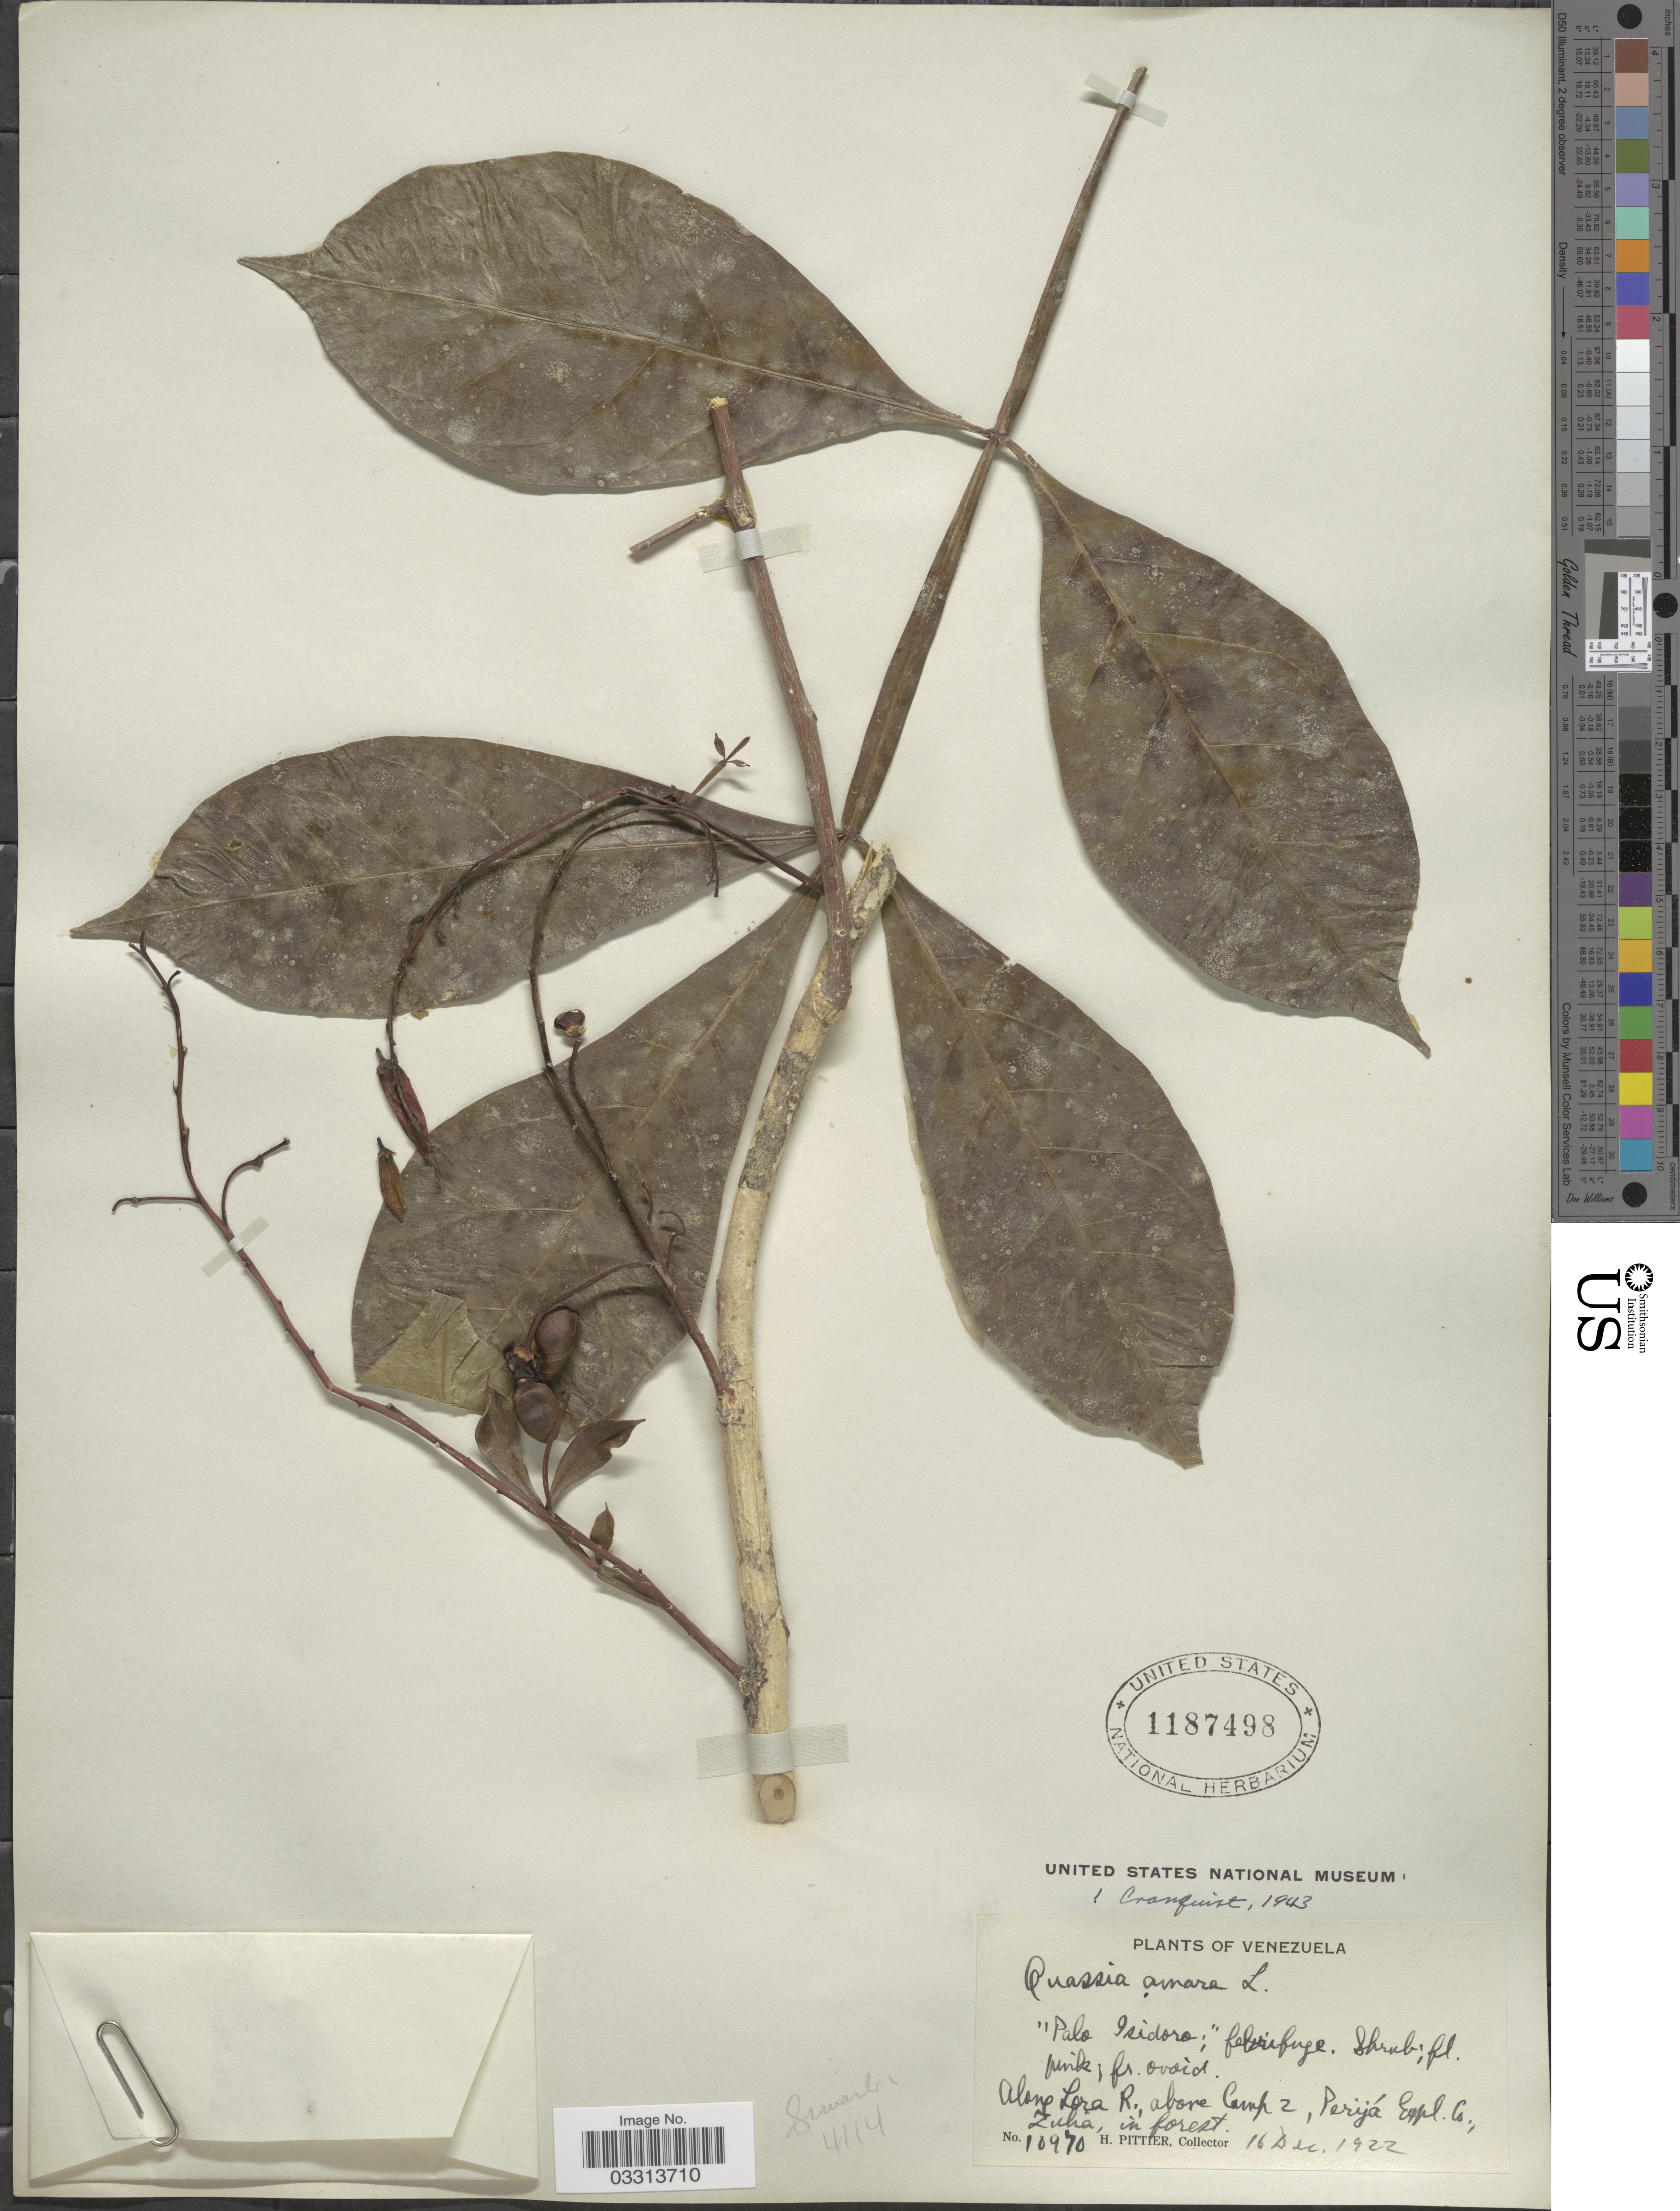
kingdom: Plantae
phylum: Tracheophyta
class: Magnoliopsida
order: Sapindales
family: Simaroubaceae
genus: Quassia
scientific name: Quassia amara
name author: L.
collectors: H. F. Pittier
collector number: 10970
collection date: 1922-12-16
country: Venezuela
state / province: Zulia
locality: Along Lara R. above Camp 2, Perijá Expl. Co.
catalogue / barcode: US 1187498